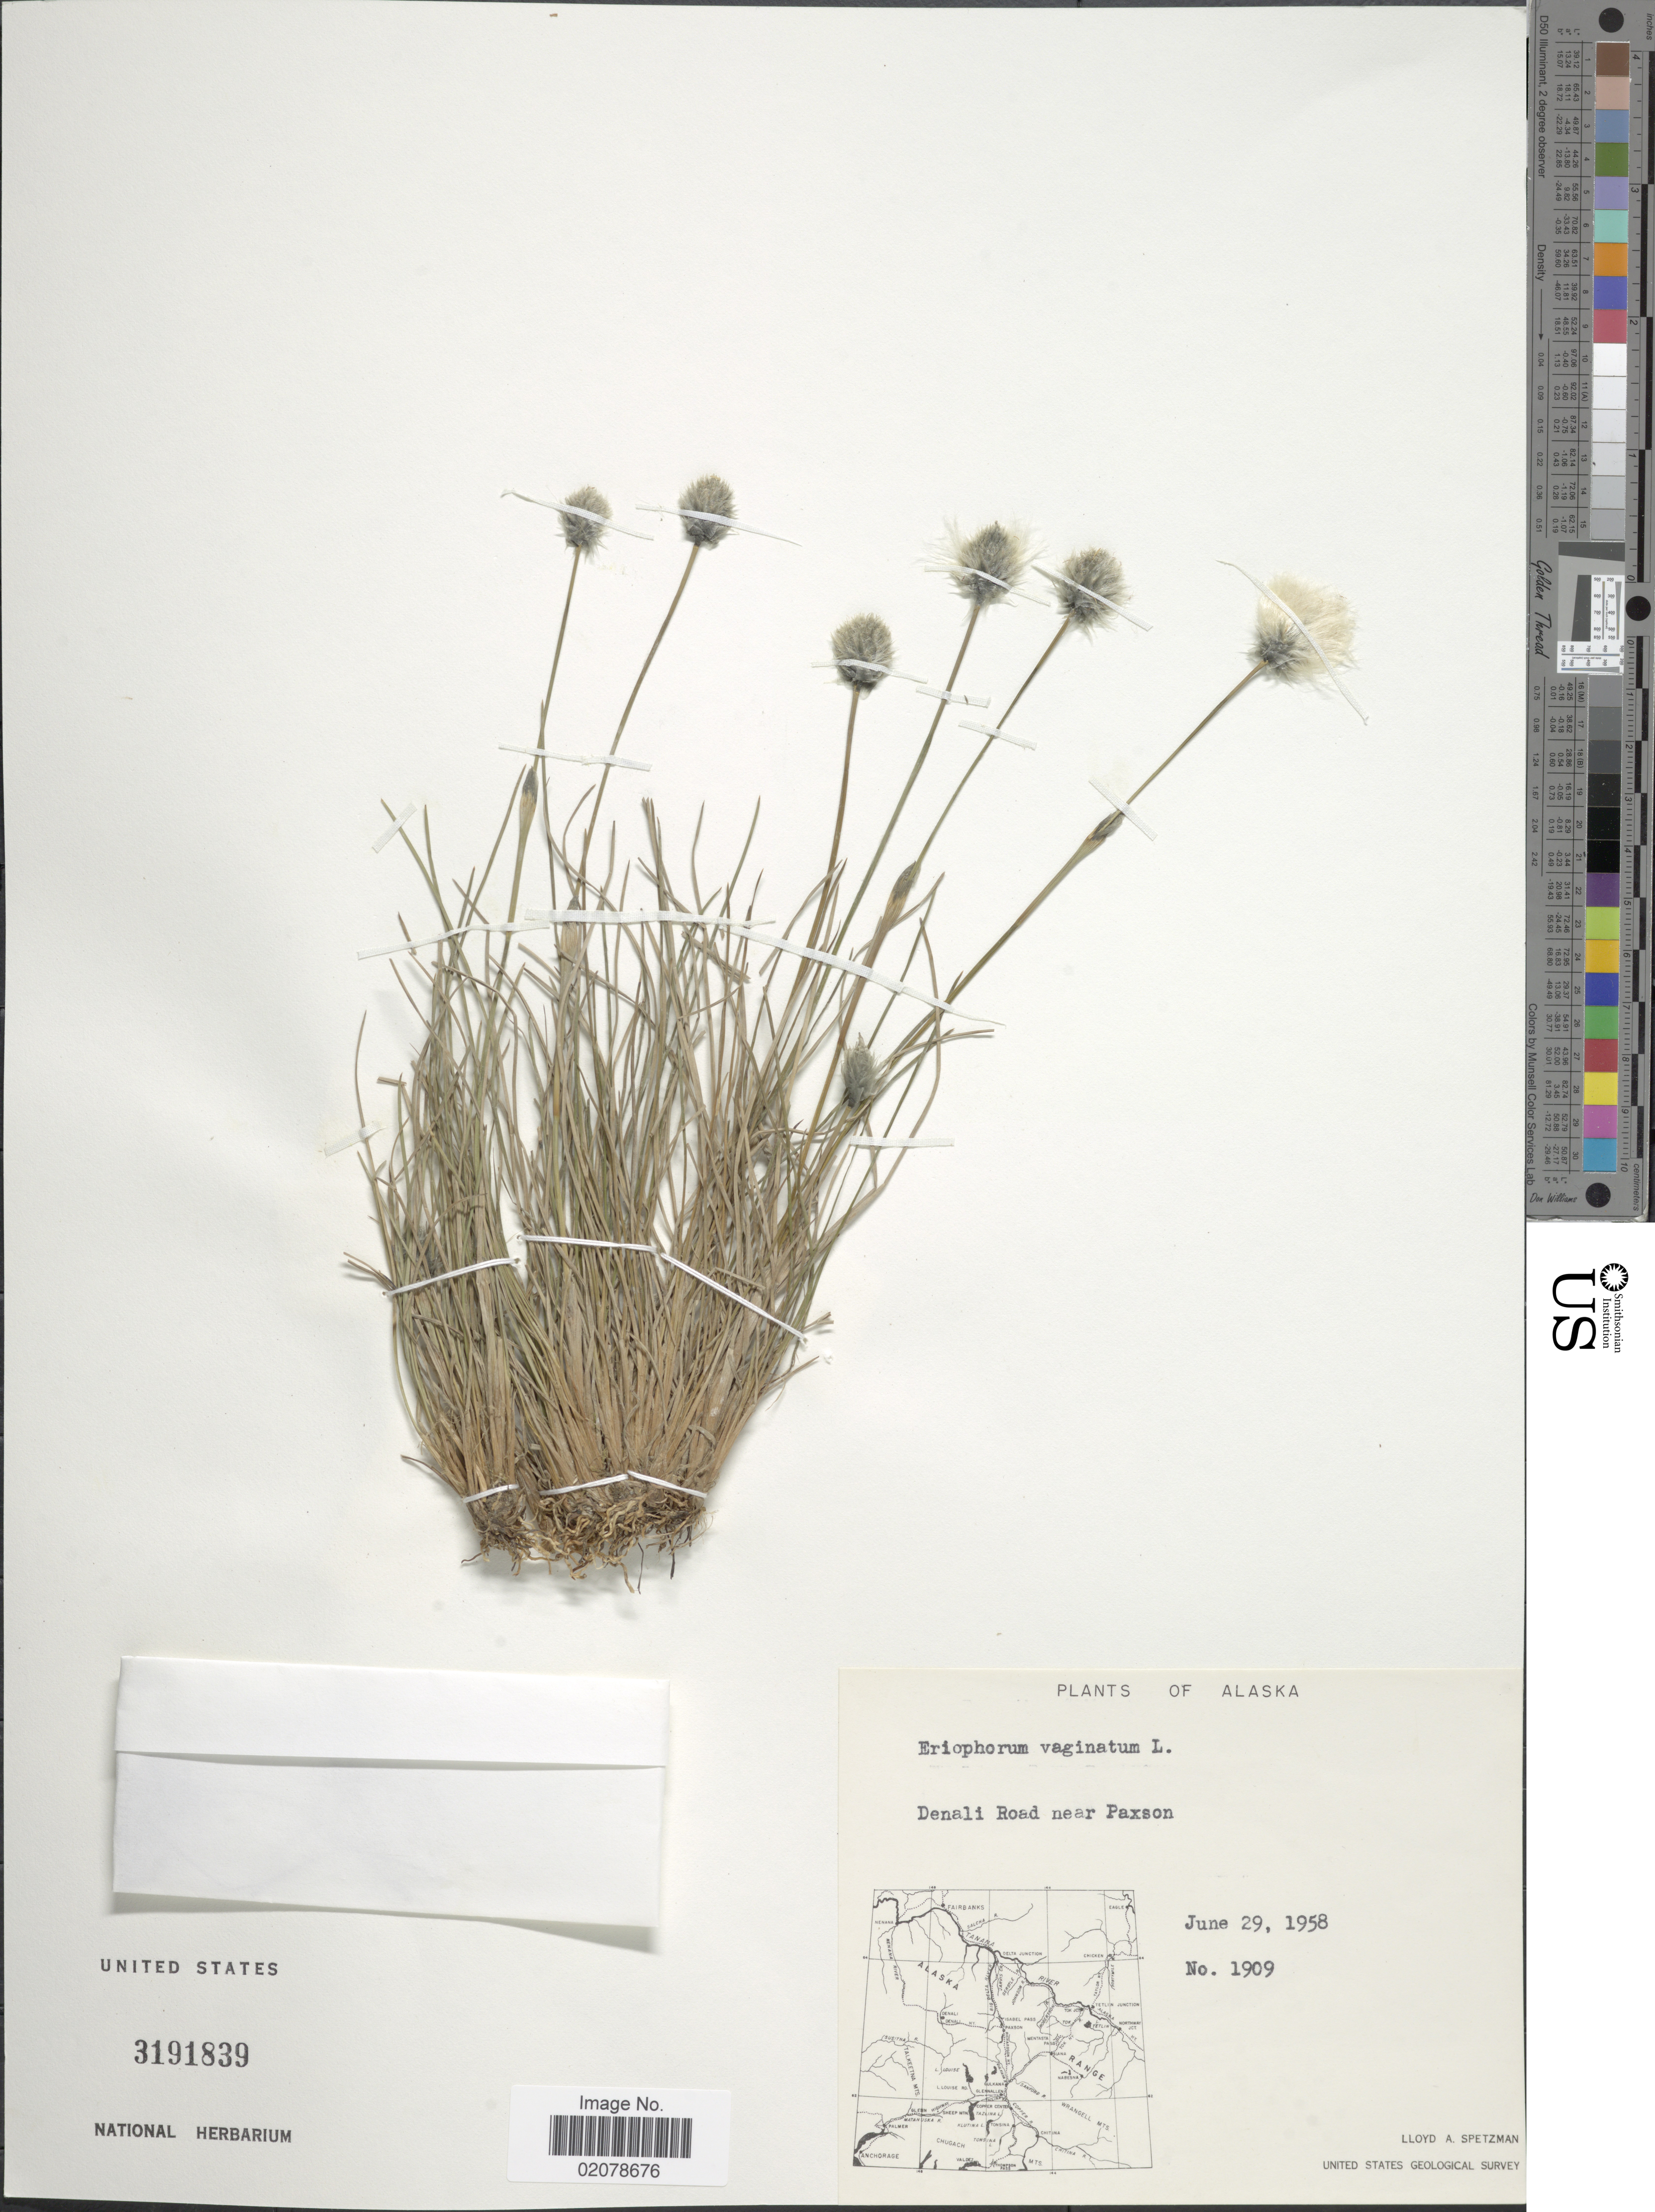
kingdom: Plantae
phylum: Tracheophyta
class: Liliopsida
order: Poales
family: Cyperaceae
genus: Eriophorum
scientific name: Eriophorum vaginatum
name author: L.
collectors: L. Spetzman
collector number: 1909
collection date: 1958-06-29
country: United States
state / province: Alaska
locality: Denali Road near Paxson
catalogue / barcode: US 3191839